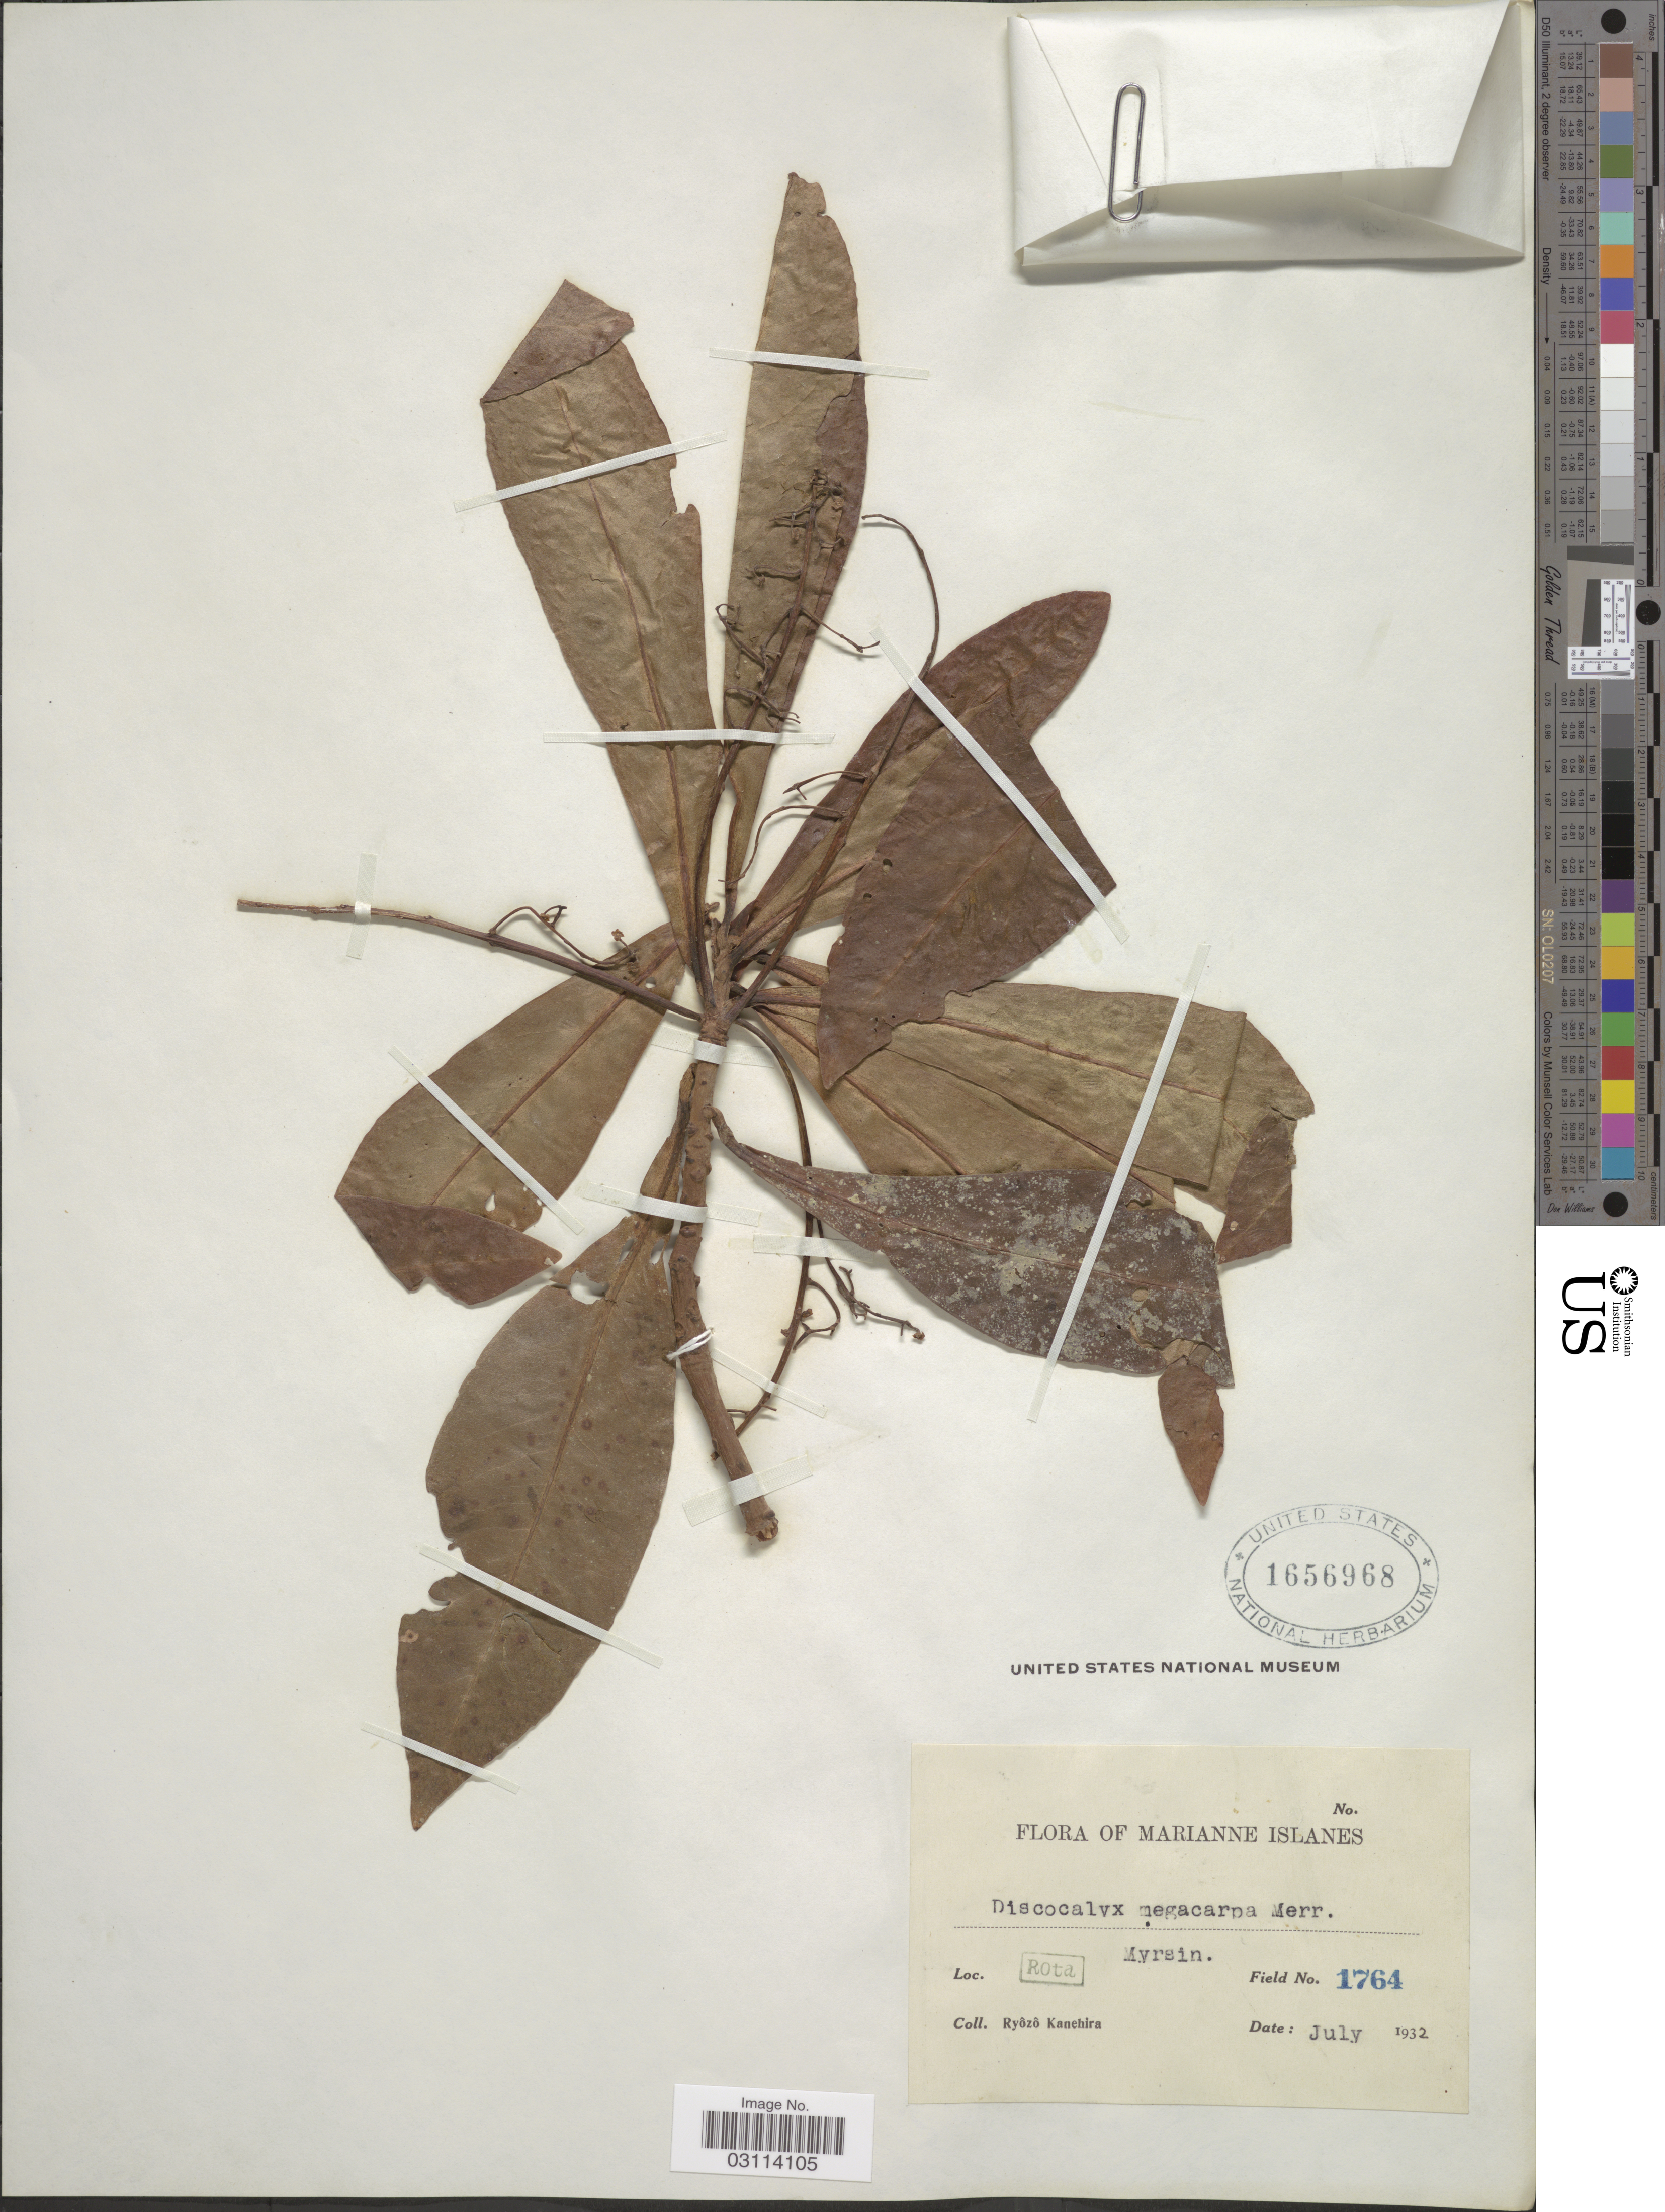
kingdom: Plantae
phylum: Tracheophyta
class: Magnoliopsida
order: Ericales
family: Primulaceae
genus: Discocalyx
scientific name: Discocalyx megacarpa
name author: Merr.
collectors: R. Kanehira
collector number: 1764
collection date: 1932-07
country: Northern Mariana Islands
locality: Marianne Islanes. Rota.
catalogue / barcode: US 1656968